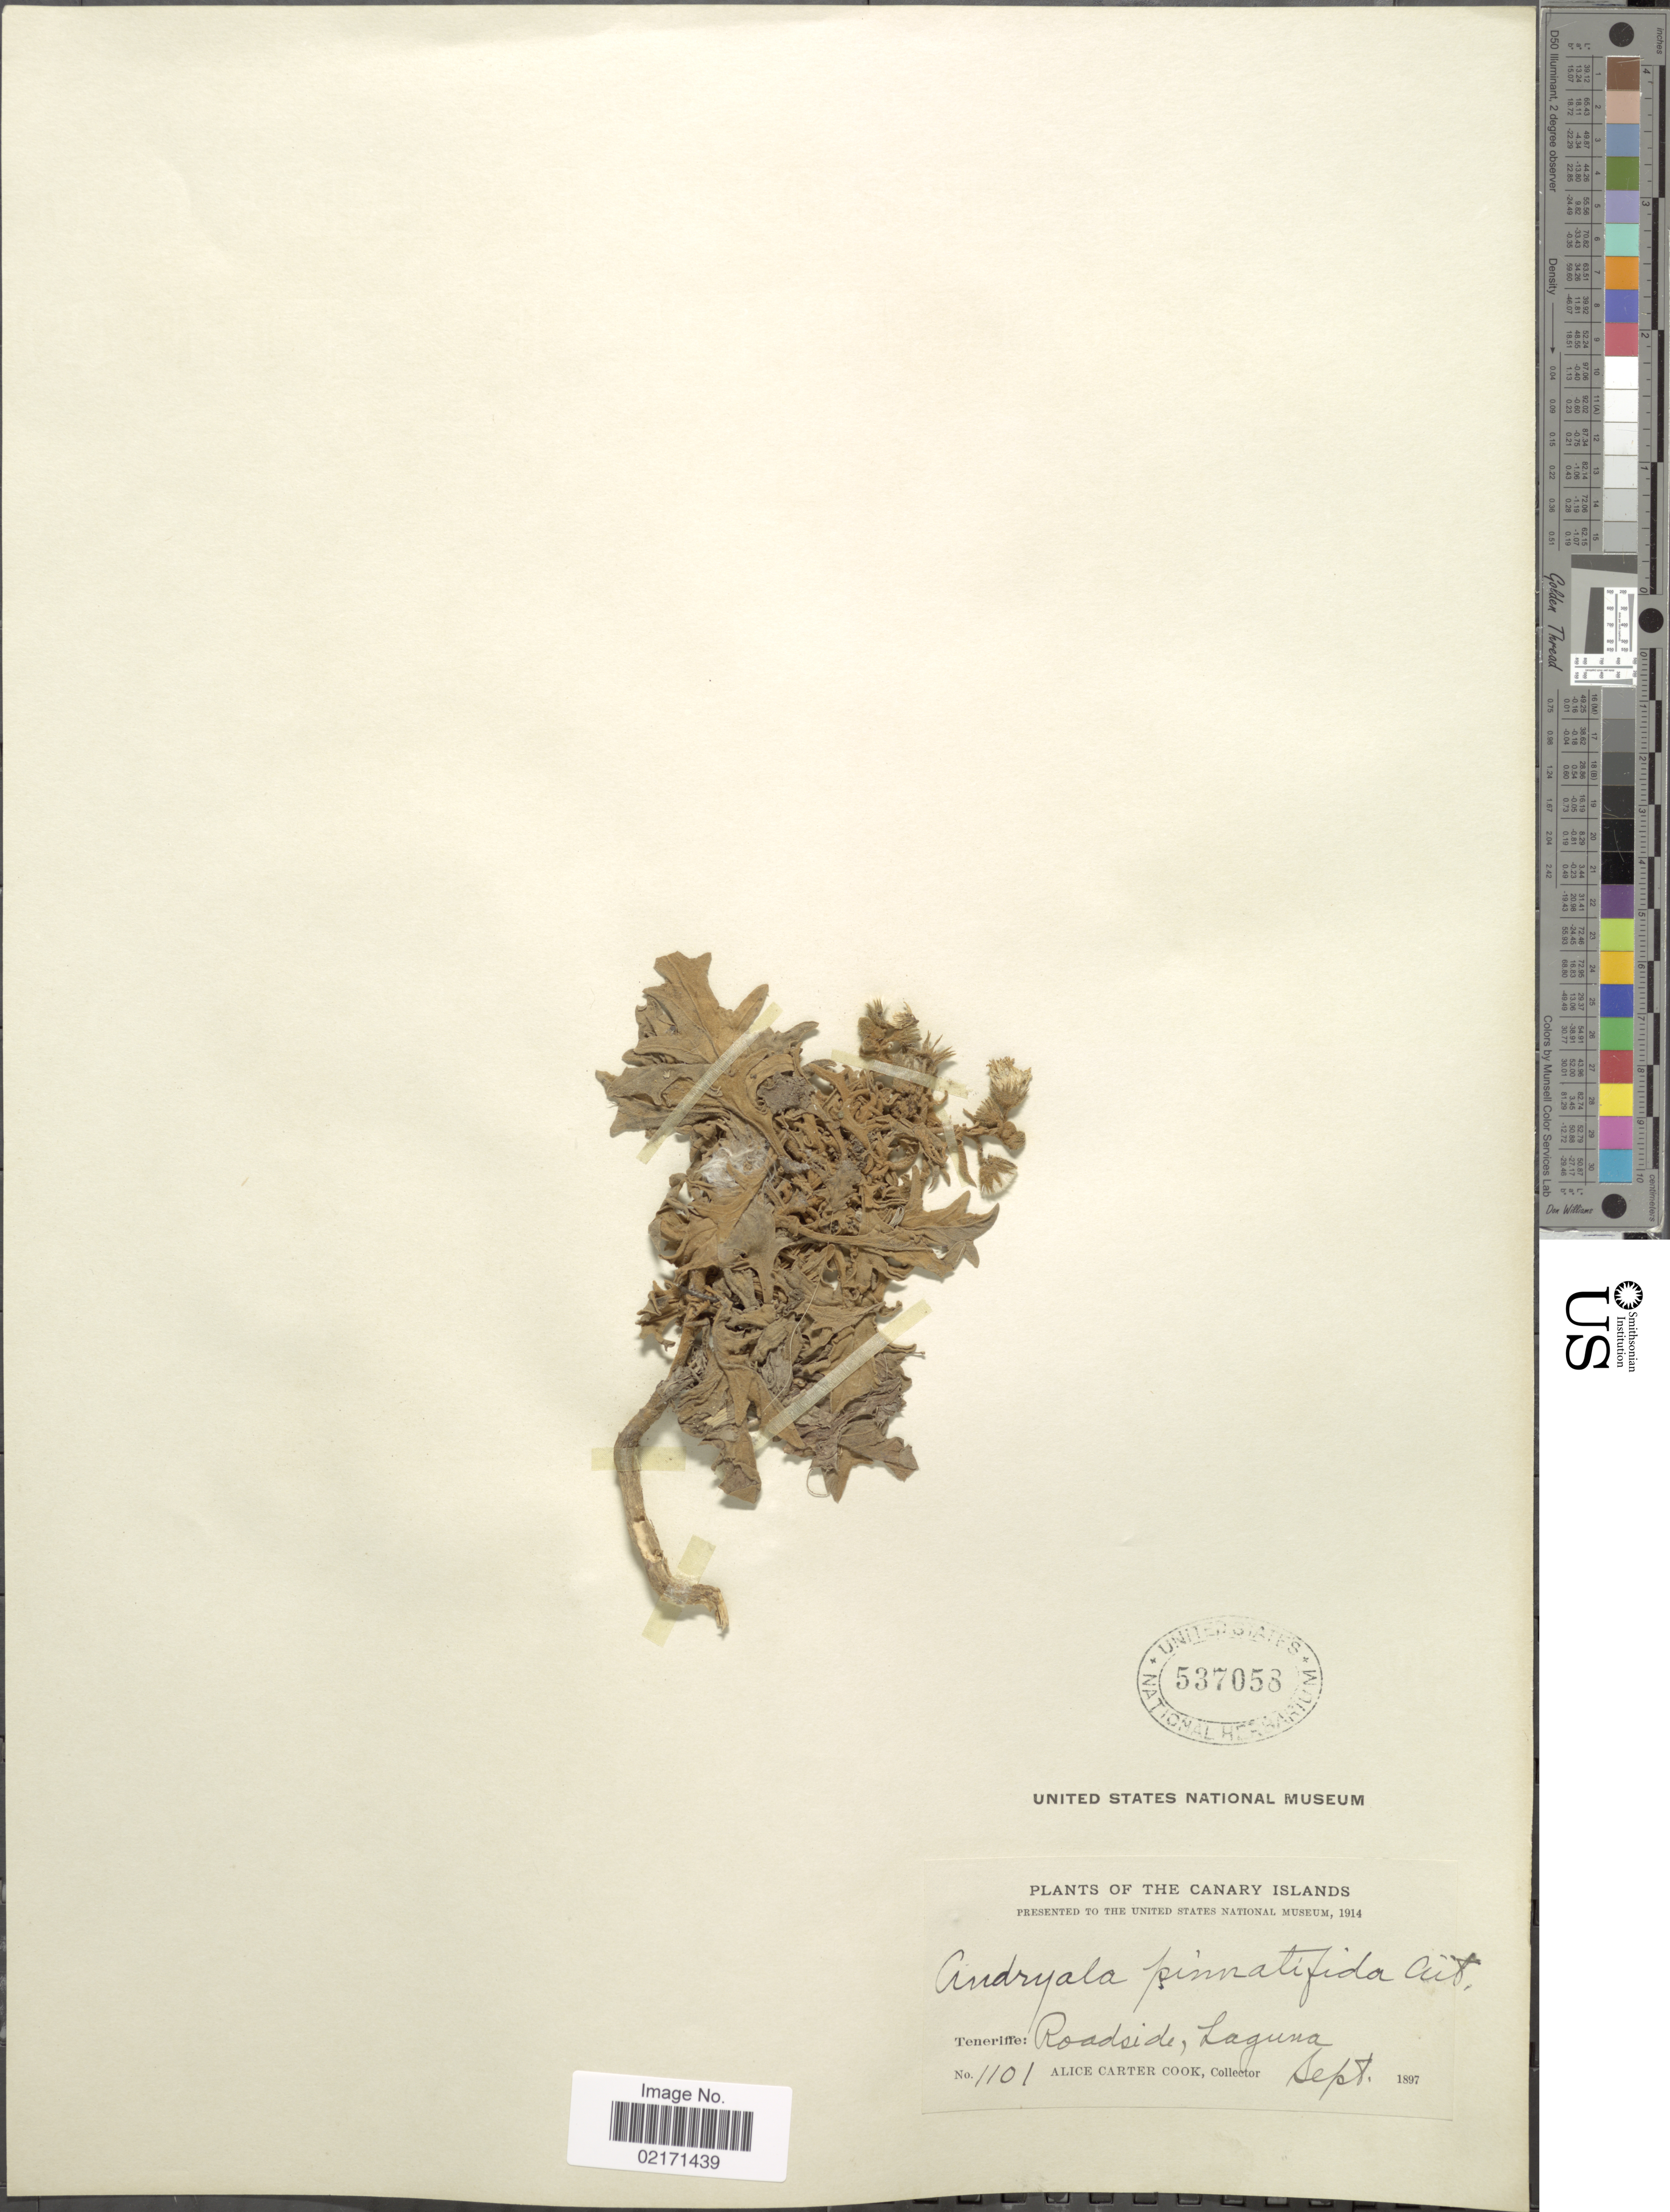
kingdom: Plantae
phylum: Tracheophyta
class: Magnoliopsida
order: Asterales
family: Asteraceae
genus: Andryala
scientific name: Andryala pinnatifida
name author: Aiton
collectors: Alice C. Cook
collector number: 1101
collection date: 1897-09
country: Spain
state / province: Canarias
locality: Canary Island, Teneriffe: Roadside, Laguna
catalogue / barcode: US 537058